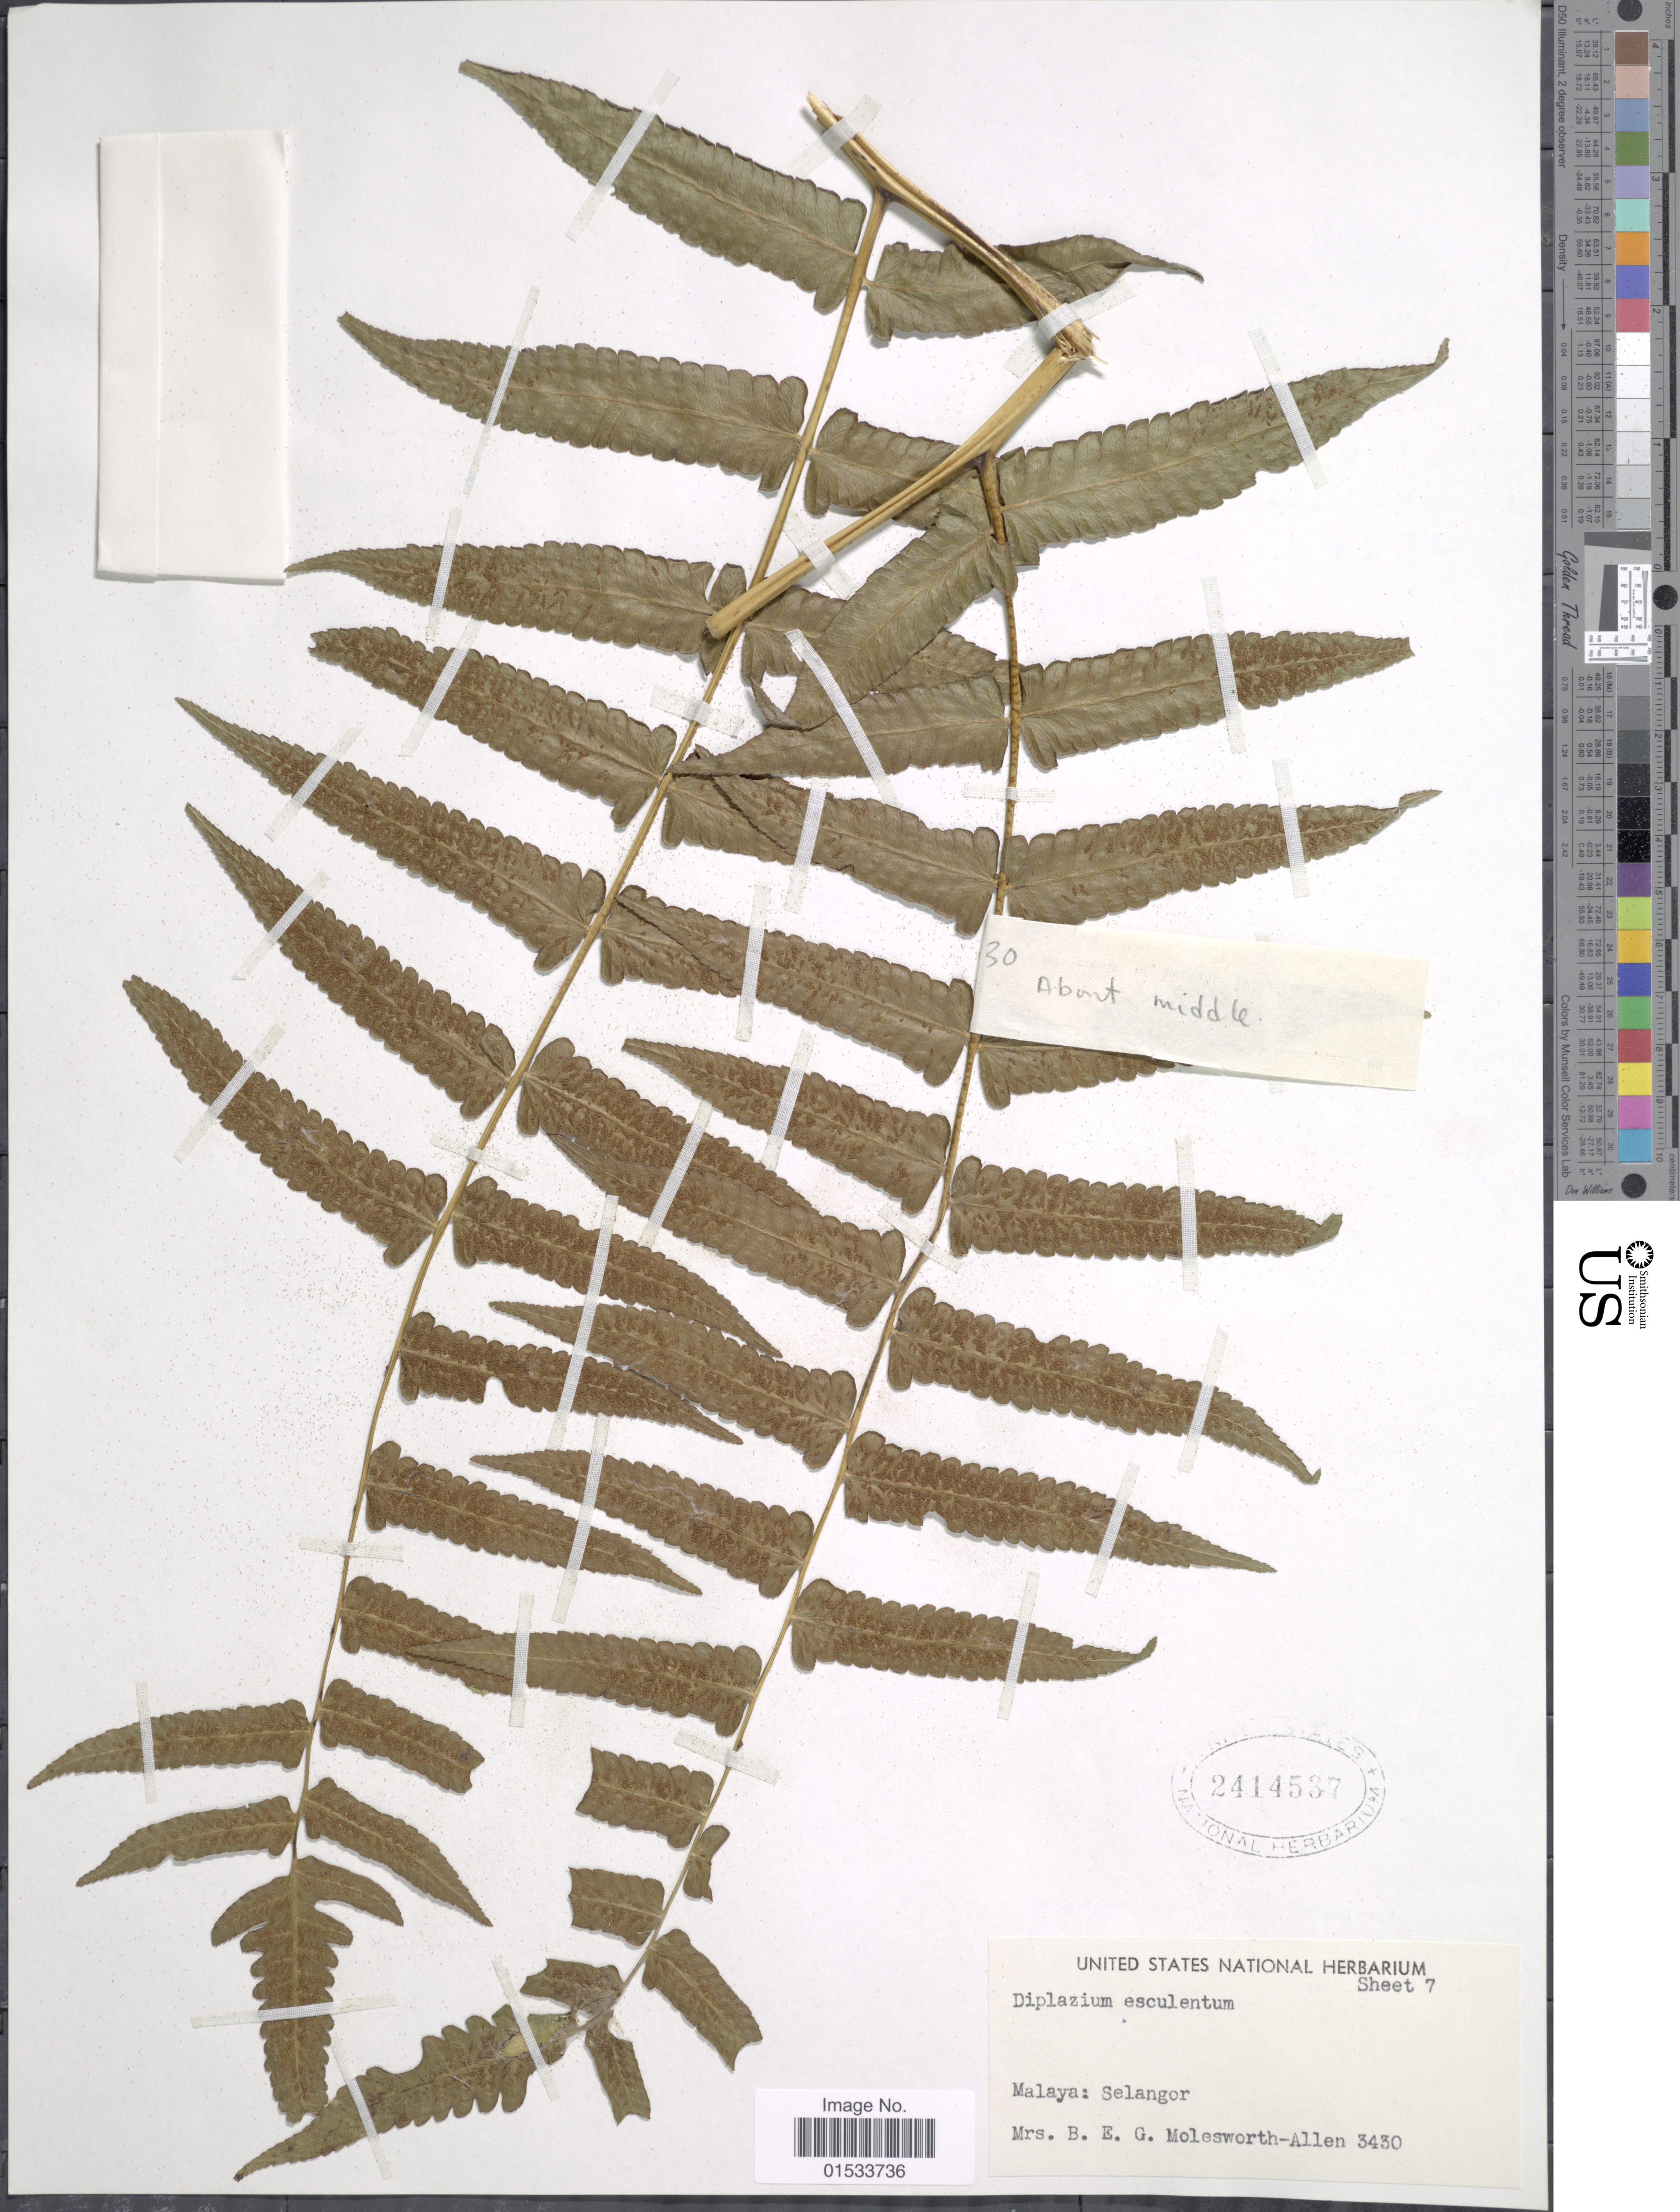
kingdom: Plantae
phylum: Tracheophyta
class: Polypodiopsida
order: Polypodiales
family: Athyriaceae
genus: Diplazium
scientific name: Diplazium esculentum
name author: (Retz.) Sw.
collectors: B. E. G. Molesworth-Allen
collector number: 3430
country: Malaysia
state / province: Selangor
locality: Malaya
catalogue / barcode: US 2414537